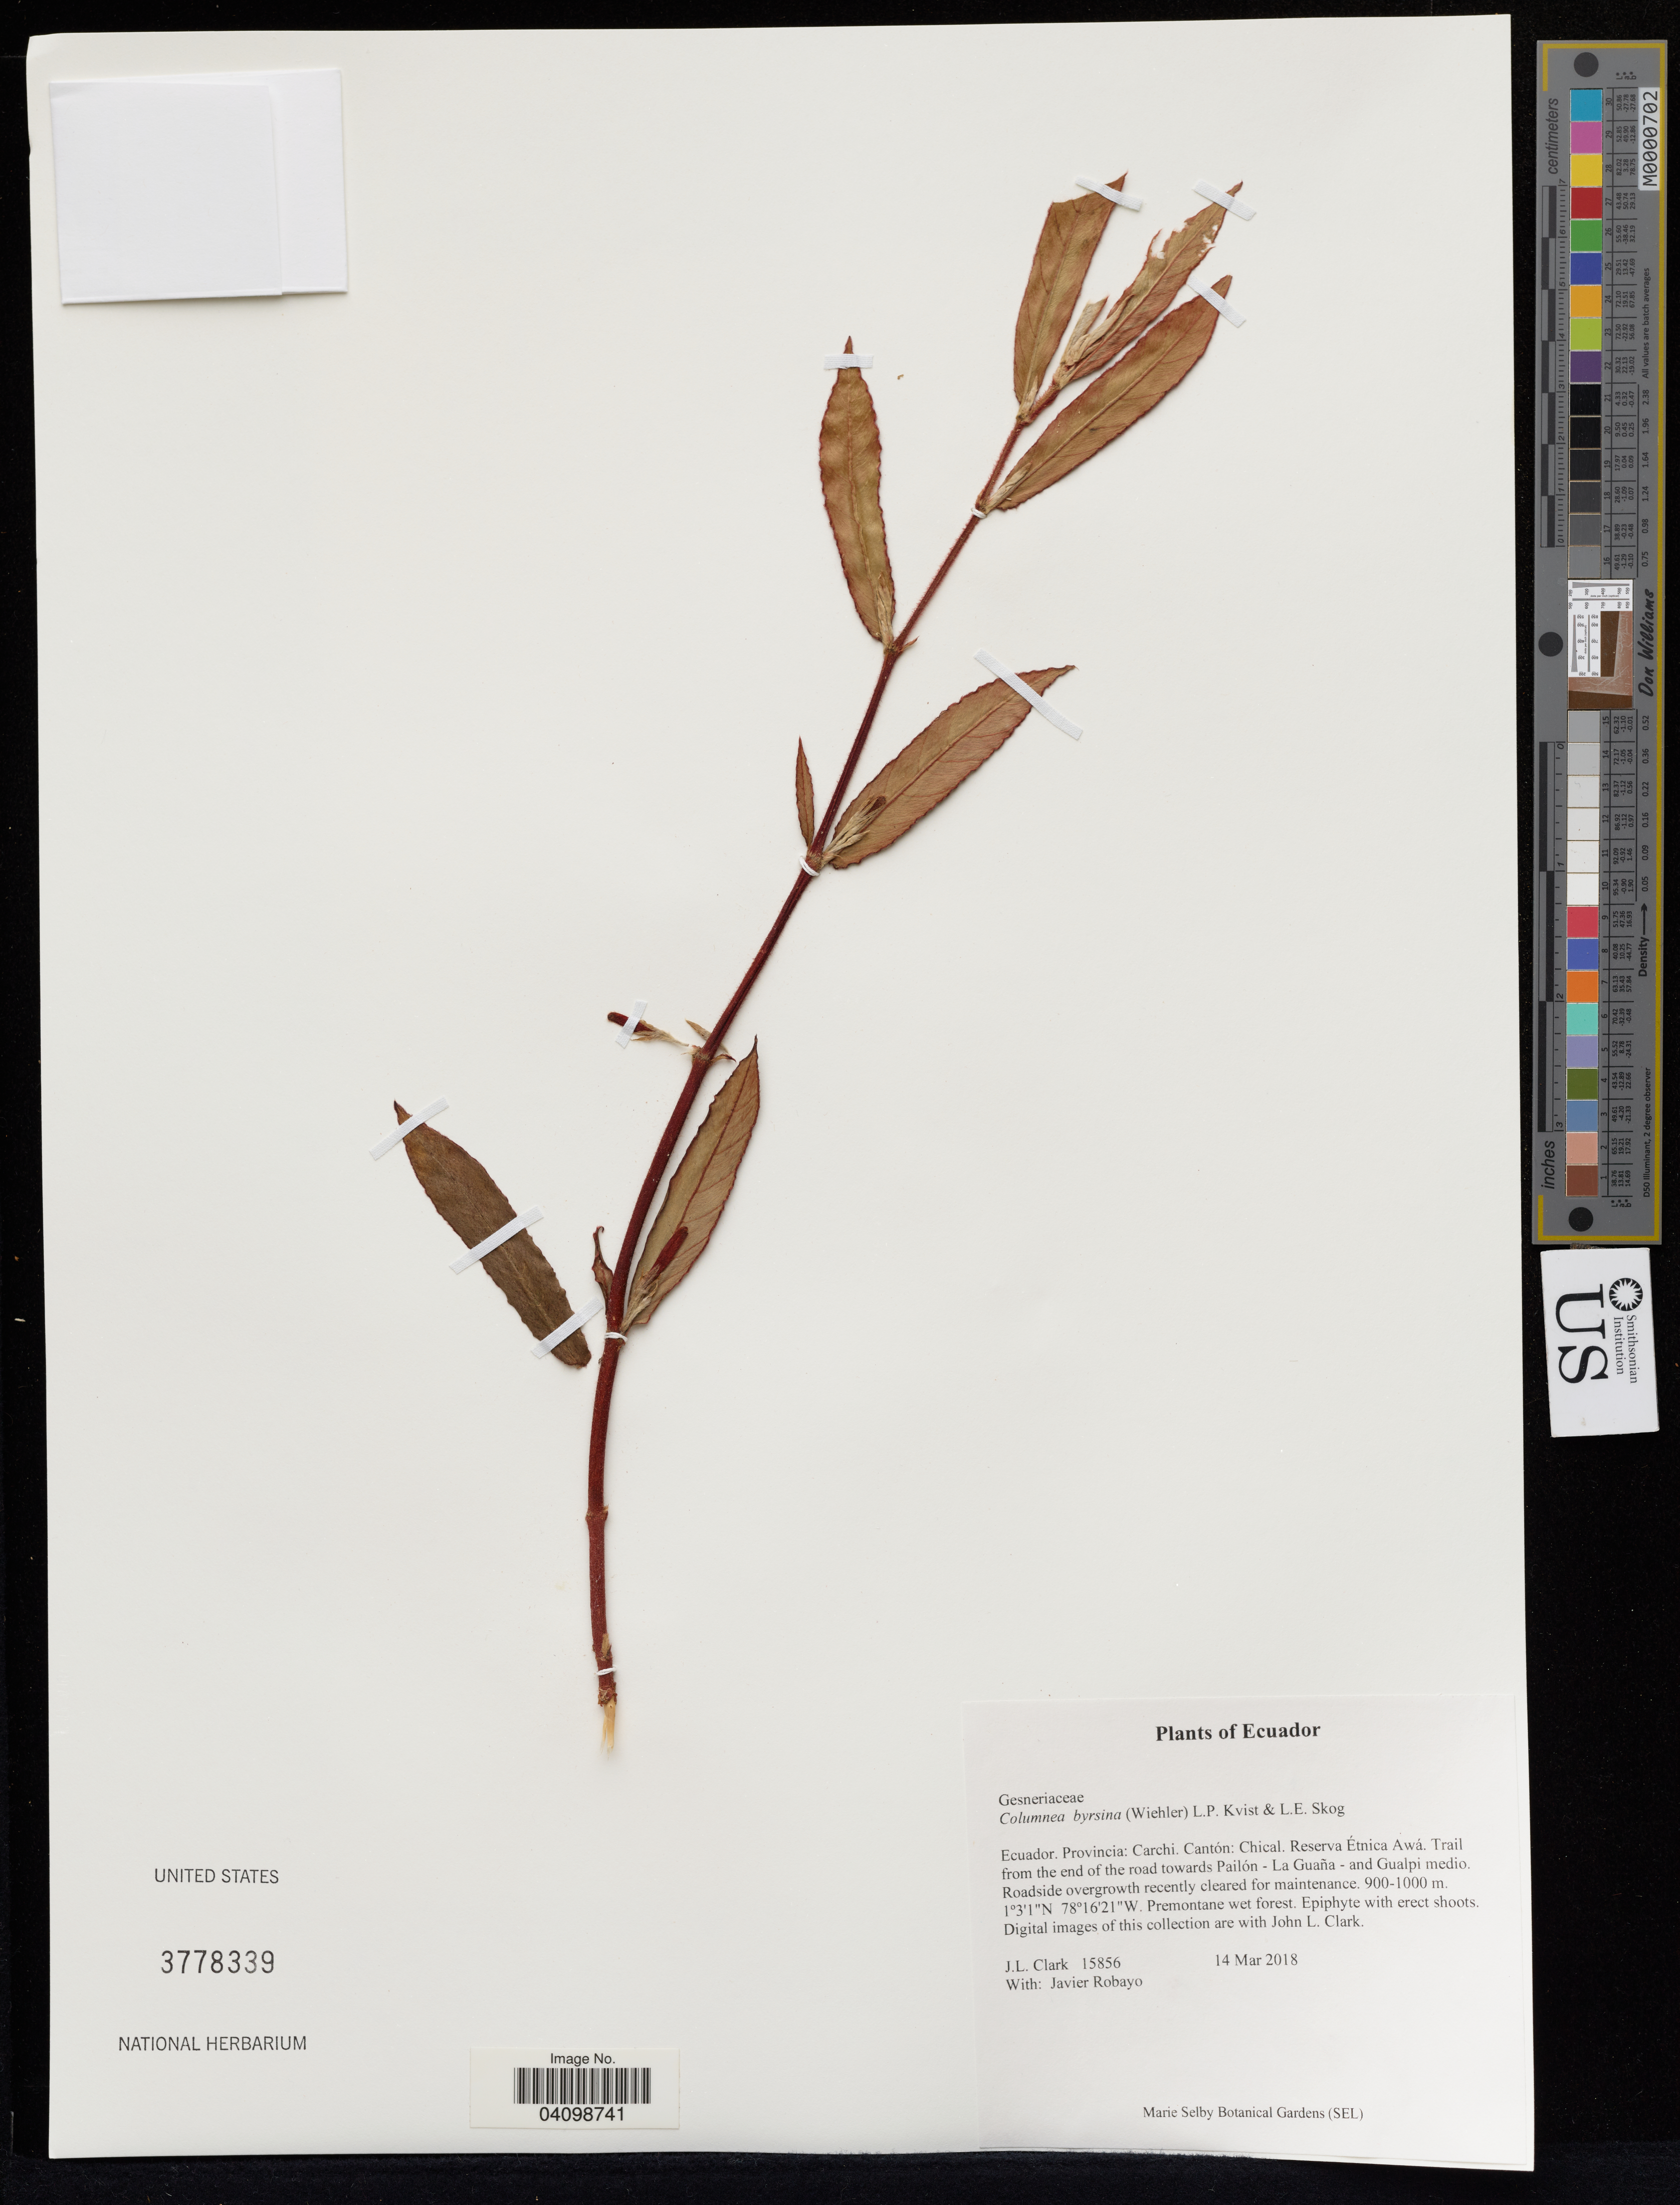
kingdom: Plantae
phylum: Tracheophyta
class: Magnoliopsida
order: Lamiales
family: Gesneriaceae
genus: Columnea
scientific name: Columnea byrsina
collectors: J. Clark & J. Robayo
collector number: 15856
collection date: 2018-03-14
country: Ecuador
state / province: Carchi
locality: Cantón: Chical. Reserva Étnica Awá. Trail from the end of the road towards Pailón - La Guaña - and Gualpi medio.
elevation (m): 900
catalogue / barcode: US 3778339